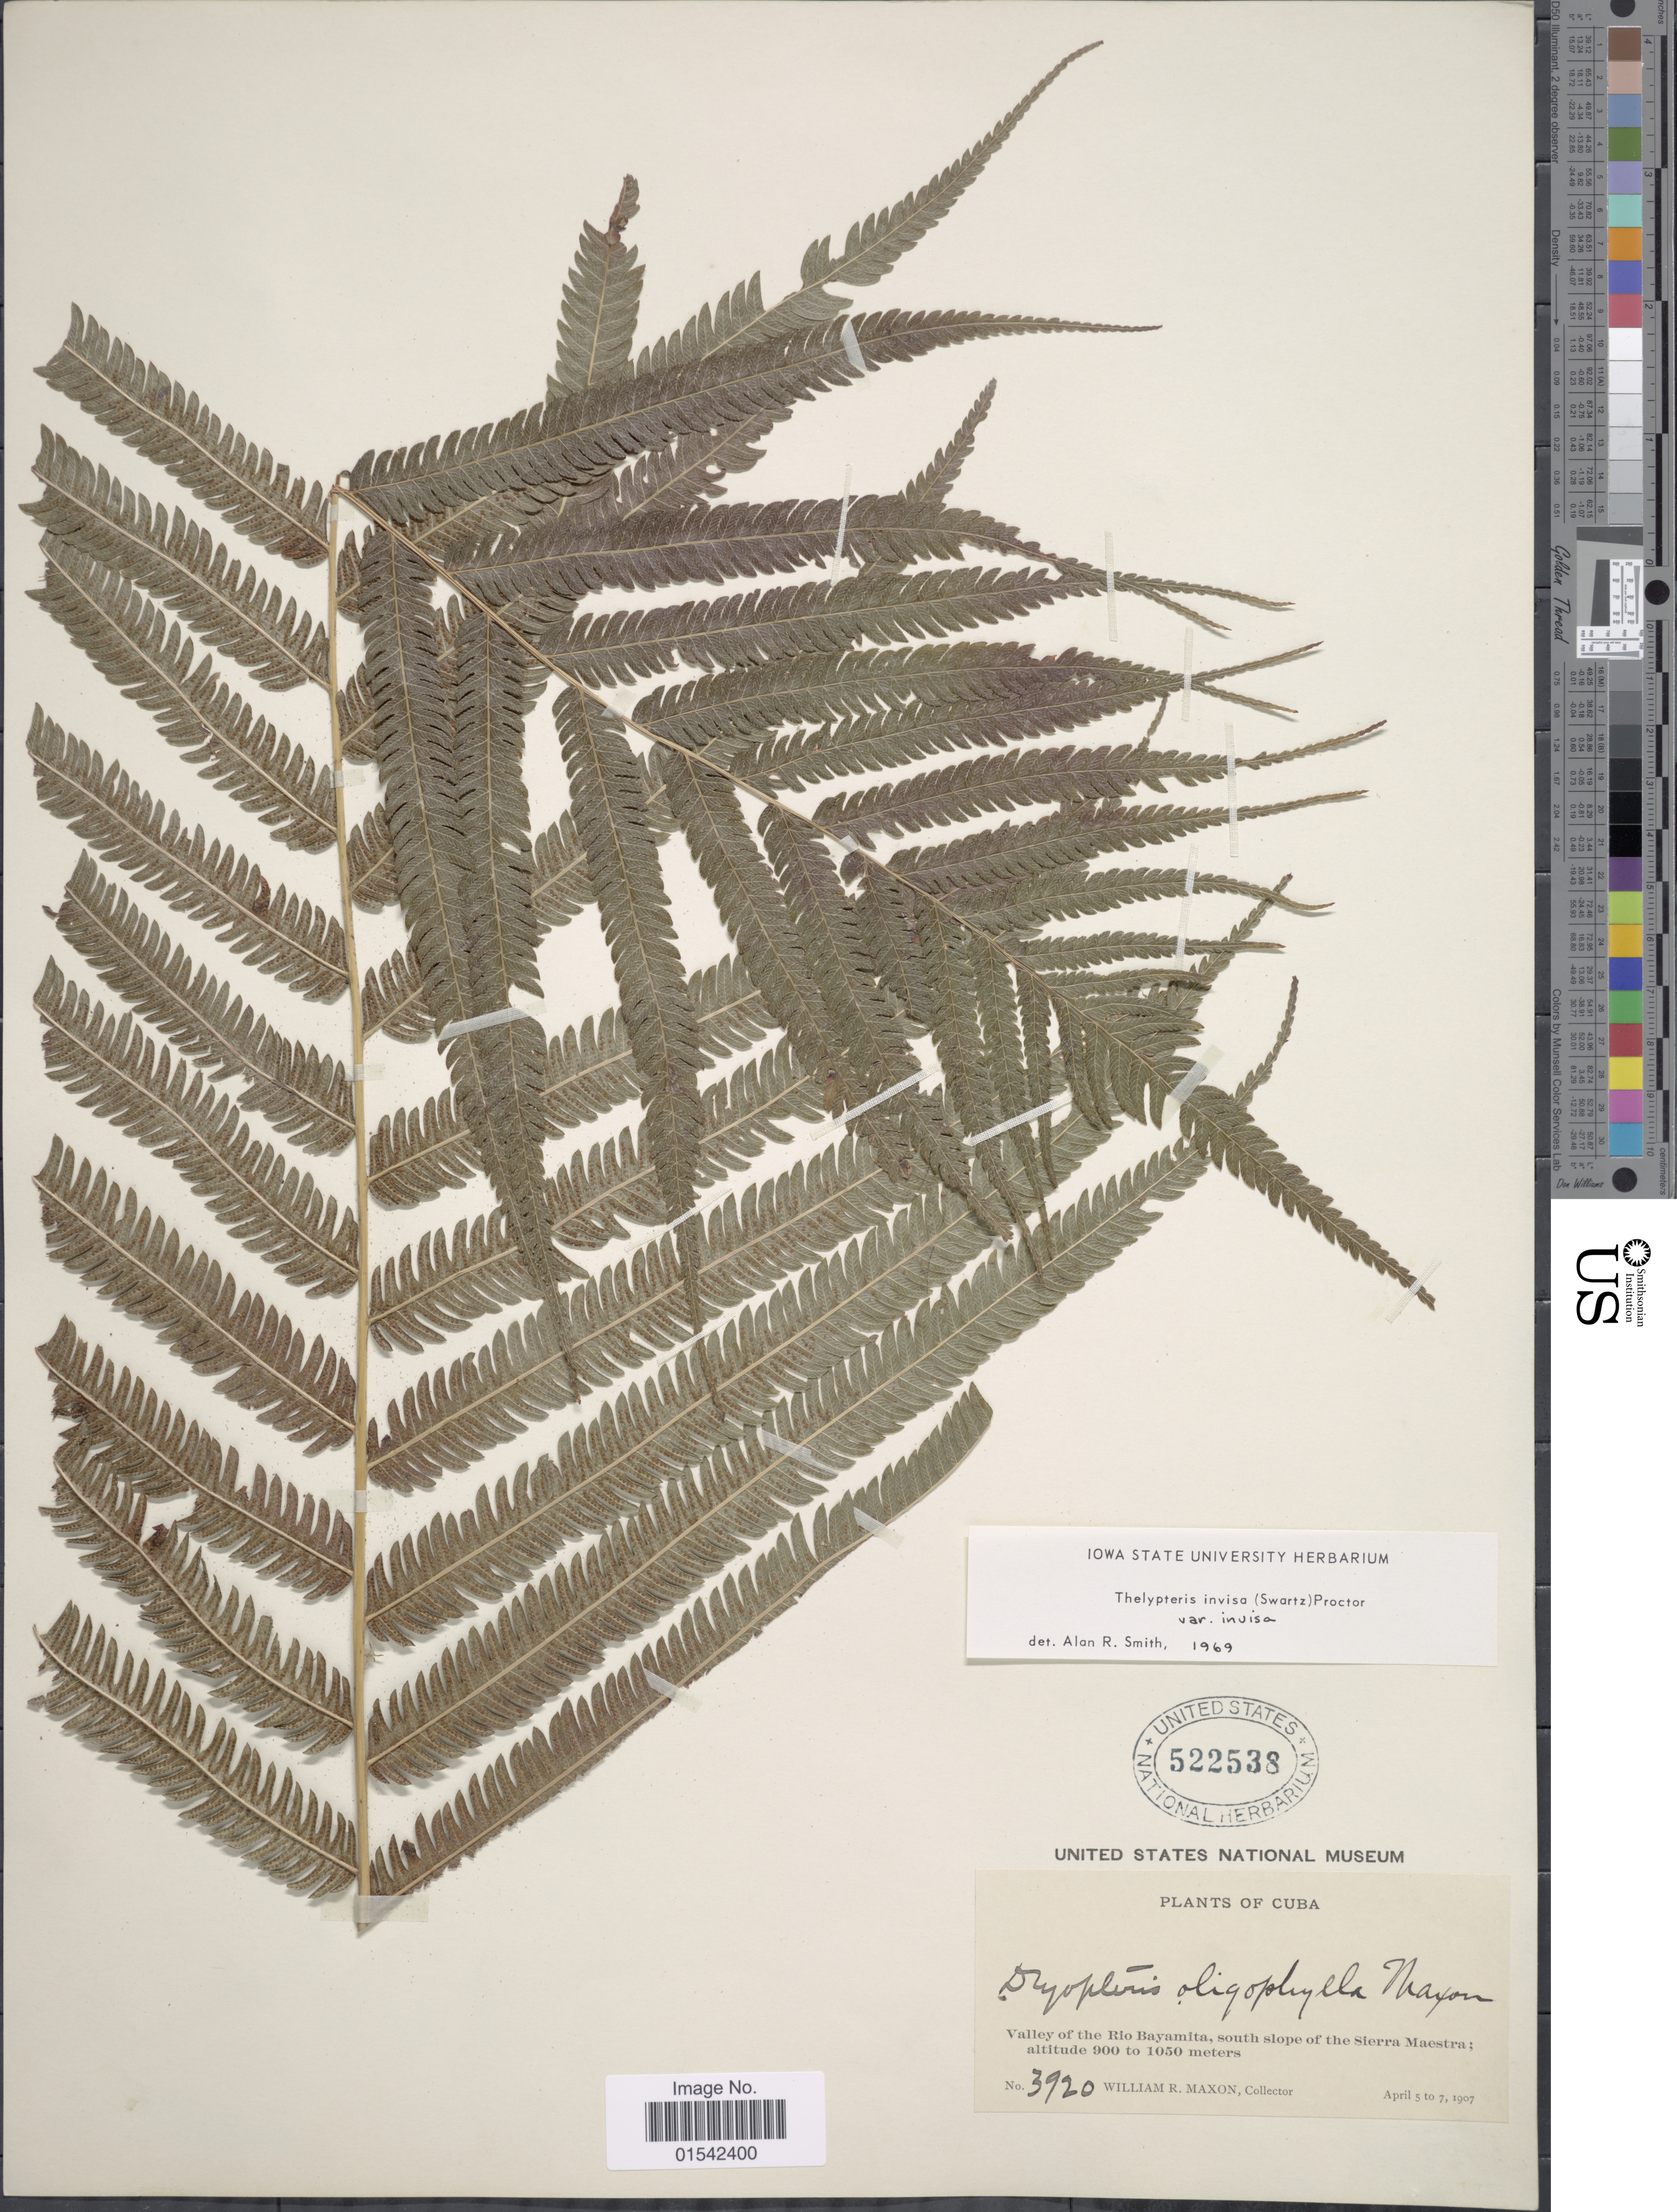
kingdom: Plantae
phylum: Tracheophyta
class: Polypodiopsida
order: Polypodiales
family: Thelypteridaceae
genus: Cyclosorus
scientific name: Cyclosorus grandis (A.R. Sm.) comb. nov., ined 2015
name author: (A.R. Sm.)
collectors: W. R. Maxon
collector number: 3920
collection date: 1907-04-05/1907-04-07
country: Cuba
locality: Valley of the Rio Bayamita, south slope of the Sierra Maestra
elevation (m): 900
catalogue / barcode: US 522538